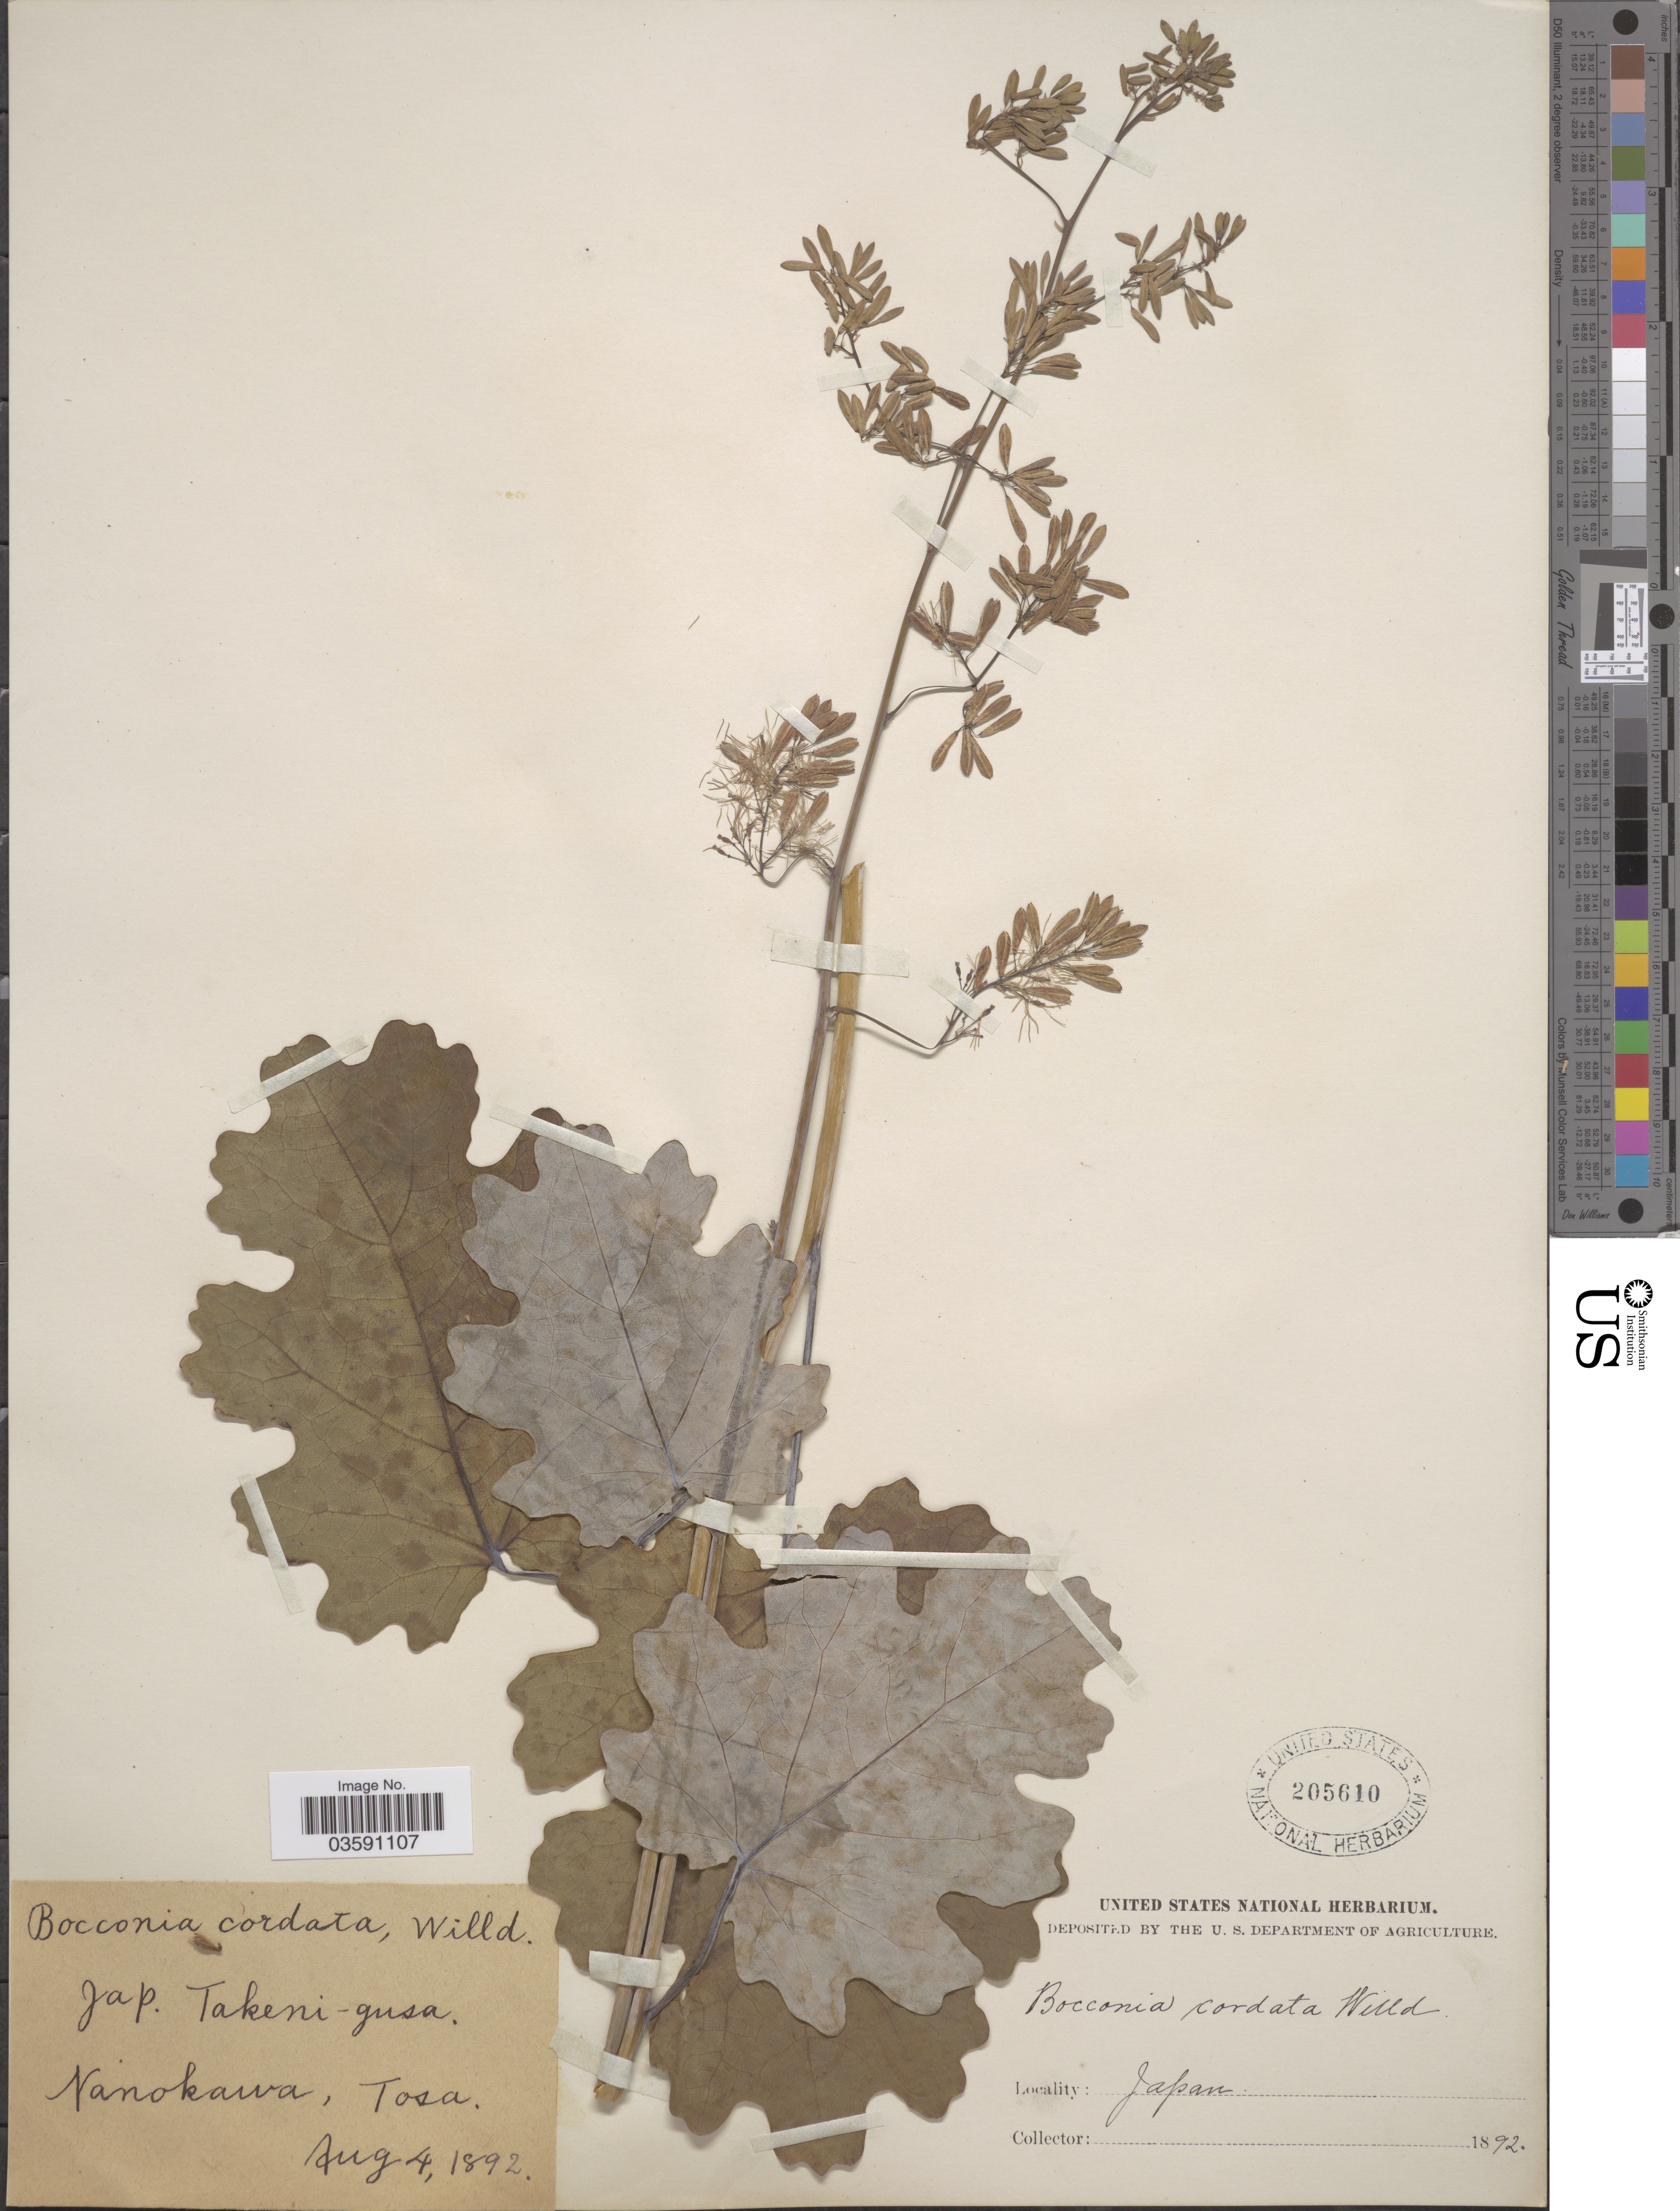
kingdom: Plantae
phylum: Tracheophyta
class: Magnoliopsida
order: Ranunculales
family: Papaveraceae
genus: Macleaya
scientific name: Macleaya cordata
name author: (Willd.) R. Br.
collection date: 1892-08-04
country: Japan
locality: Nanokawa, Tosa.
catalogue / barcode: US 205610